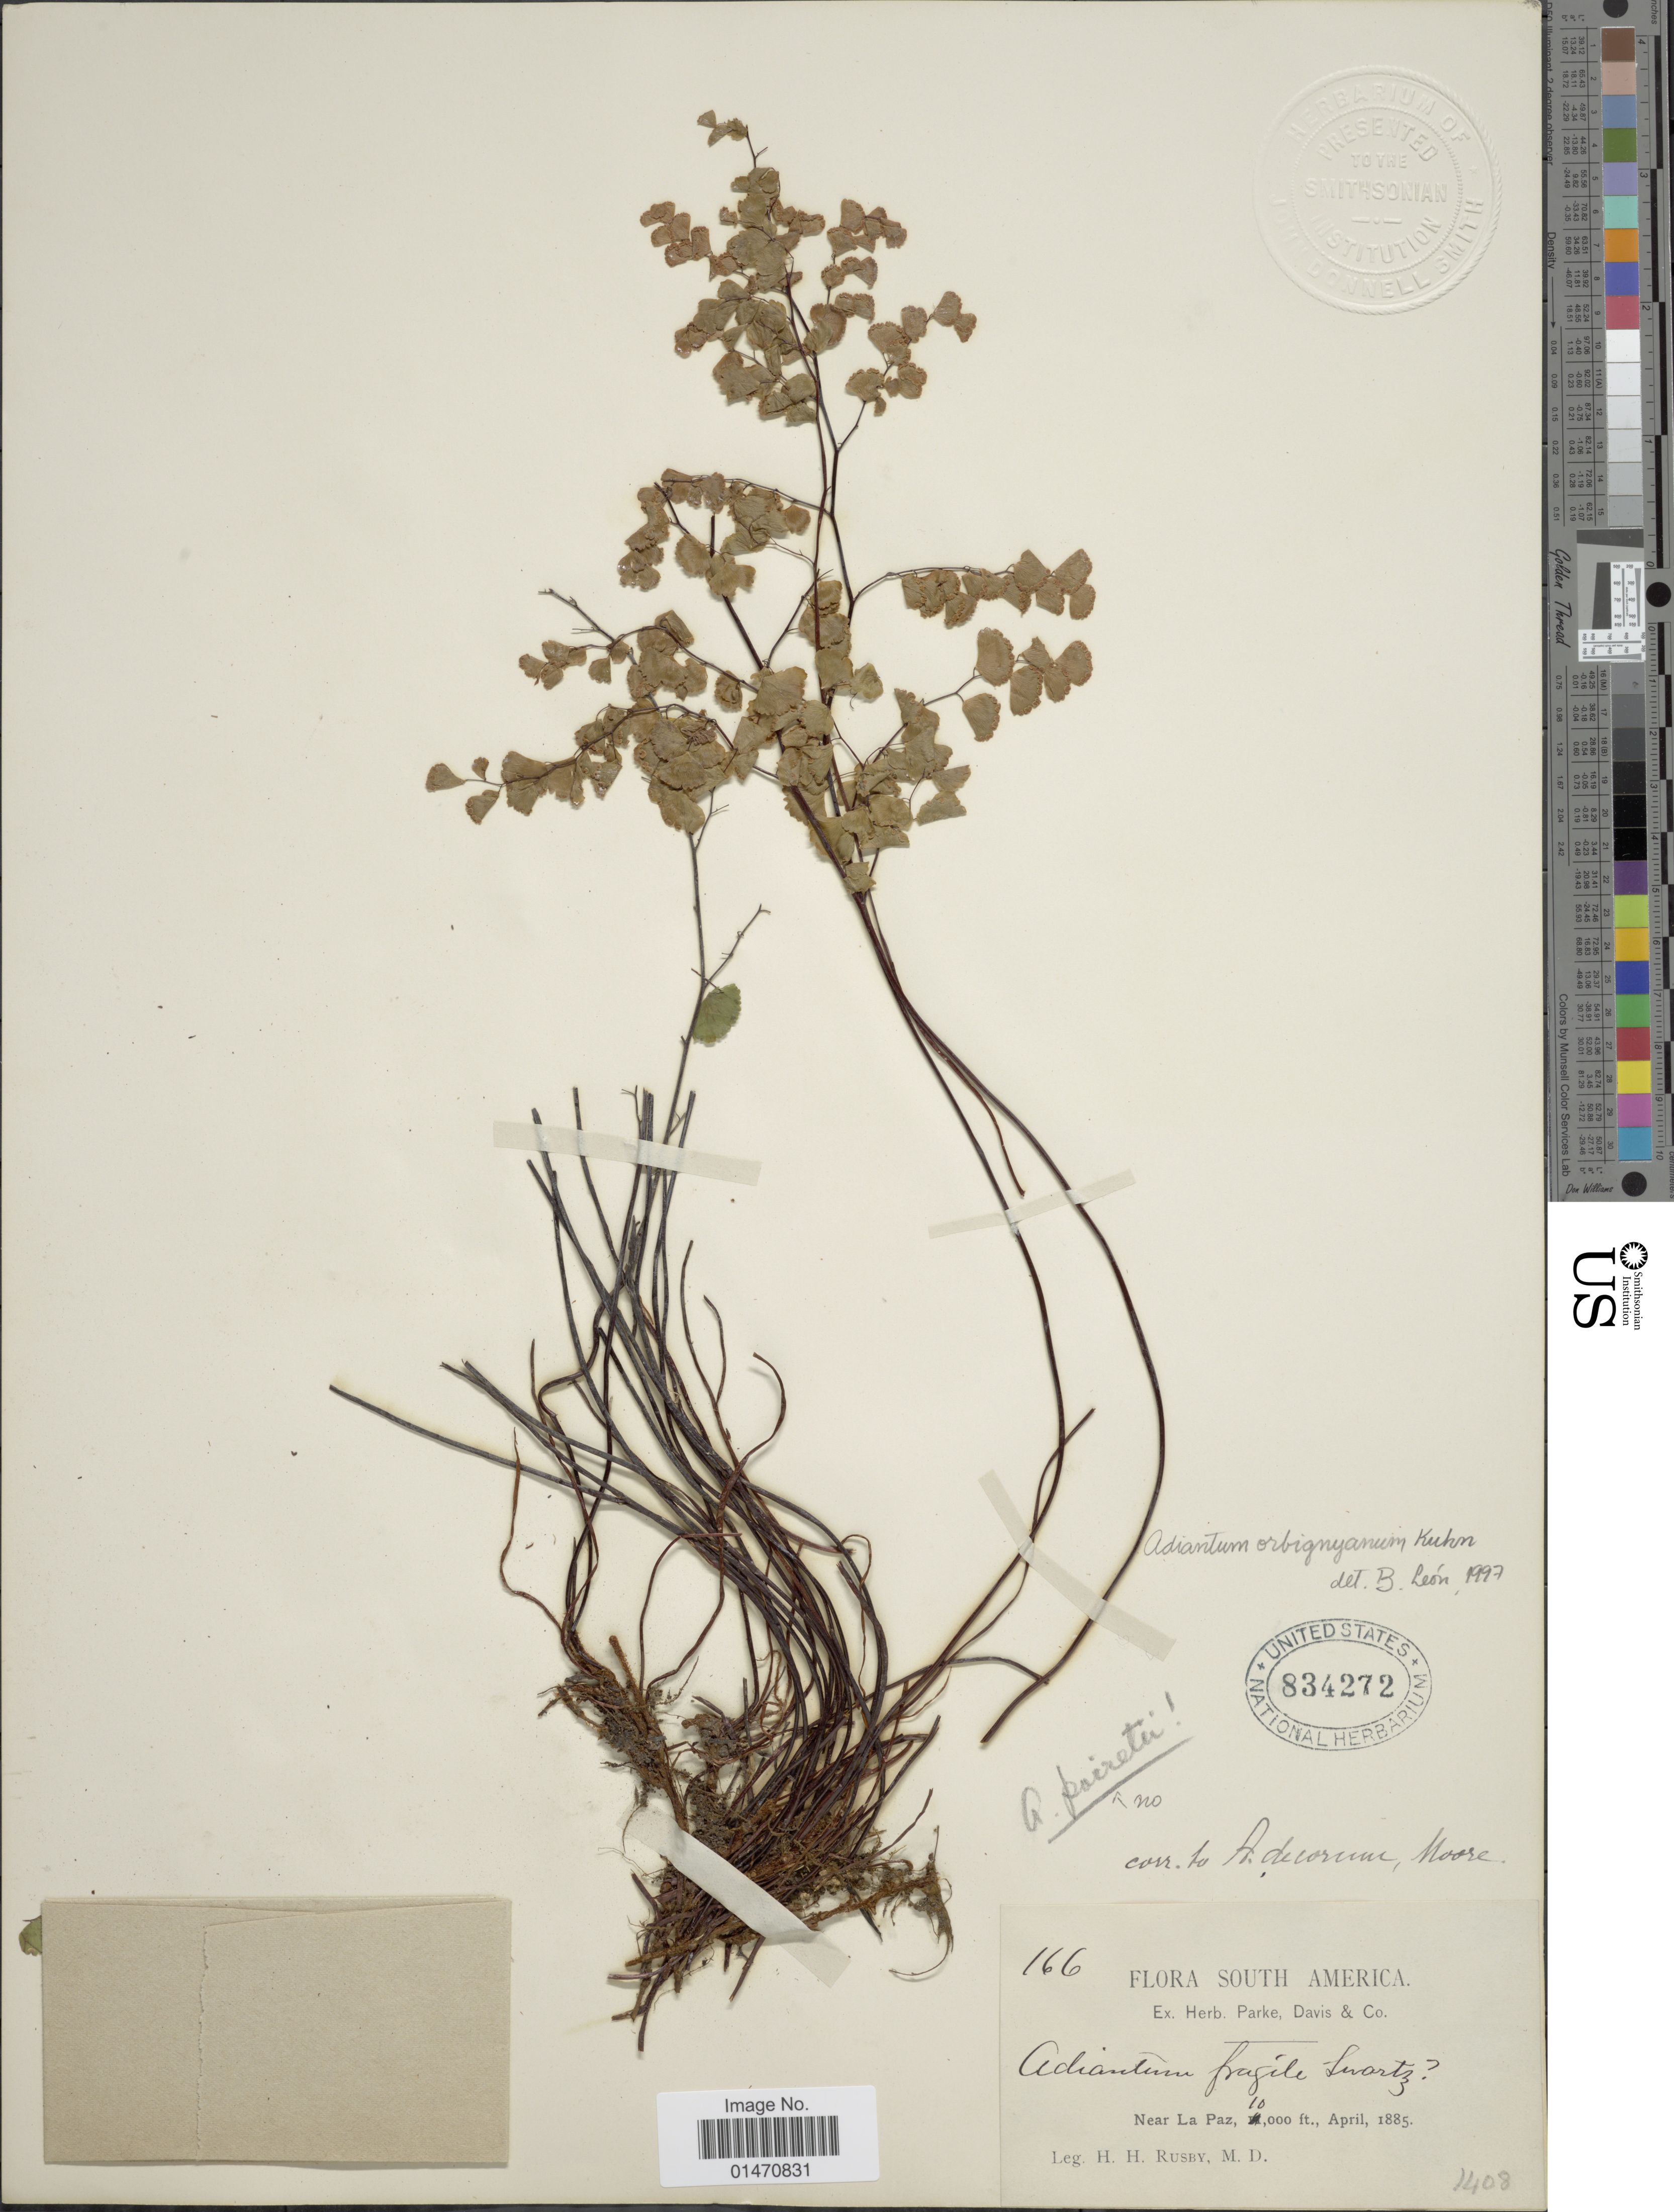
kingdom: Plantae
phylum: Tracheophyta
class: Polypodiopsida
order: Polypodiales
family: Pteridaceae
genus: Adiantum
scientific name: Adiantum orbignyanum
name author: Kuhn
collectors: H. H. Rusby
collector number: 116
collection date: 1885-04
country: Bolivia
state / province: La Paz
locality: Near La Paz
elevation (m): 3048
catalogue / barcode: US 834272